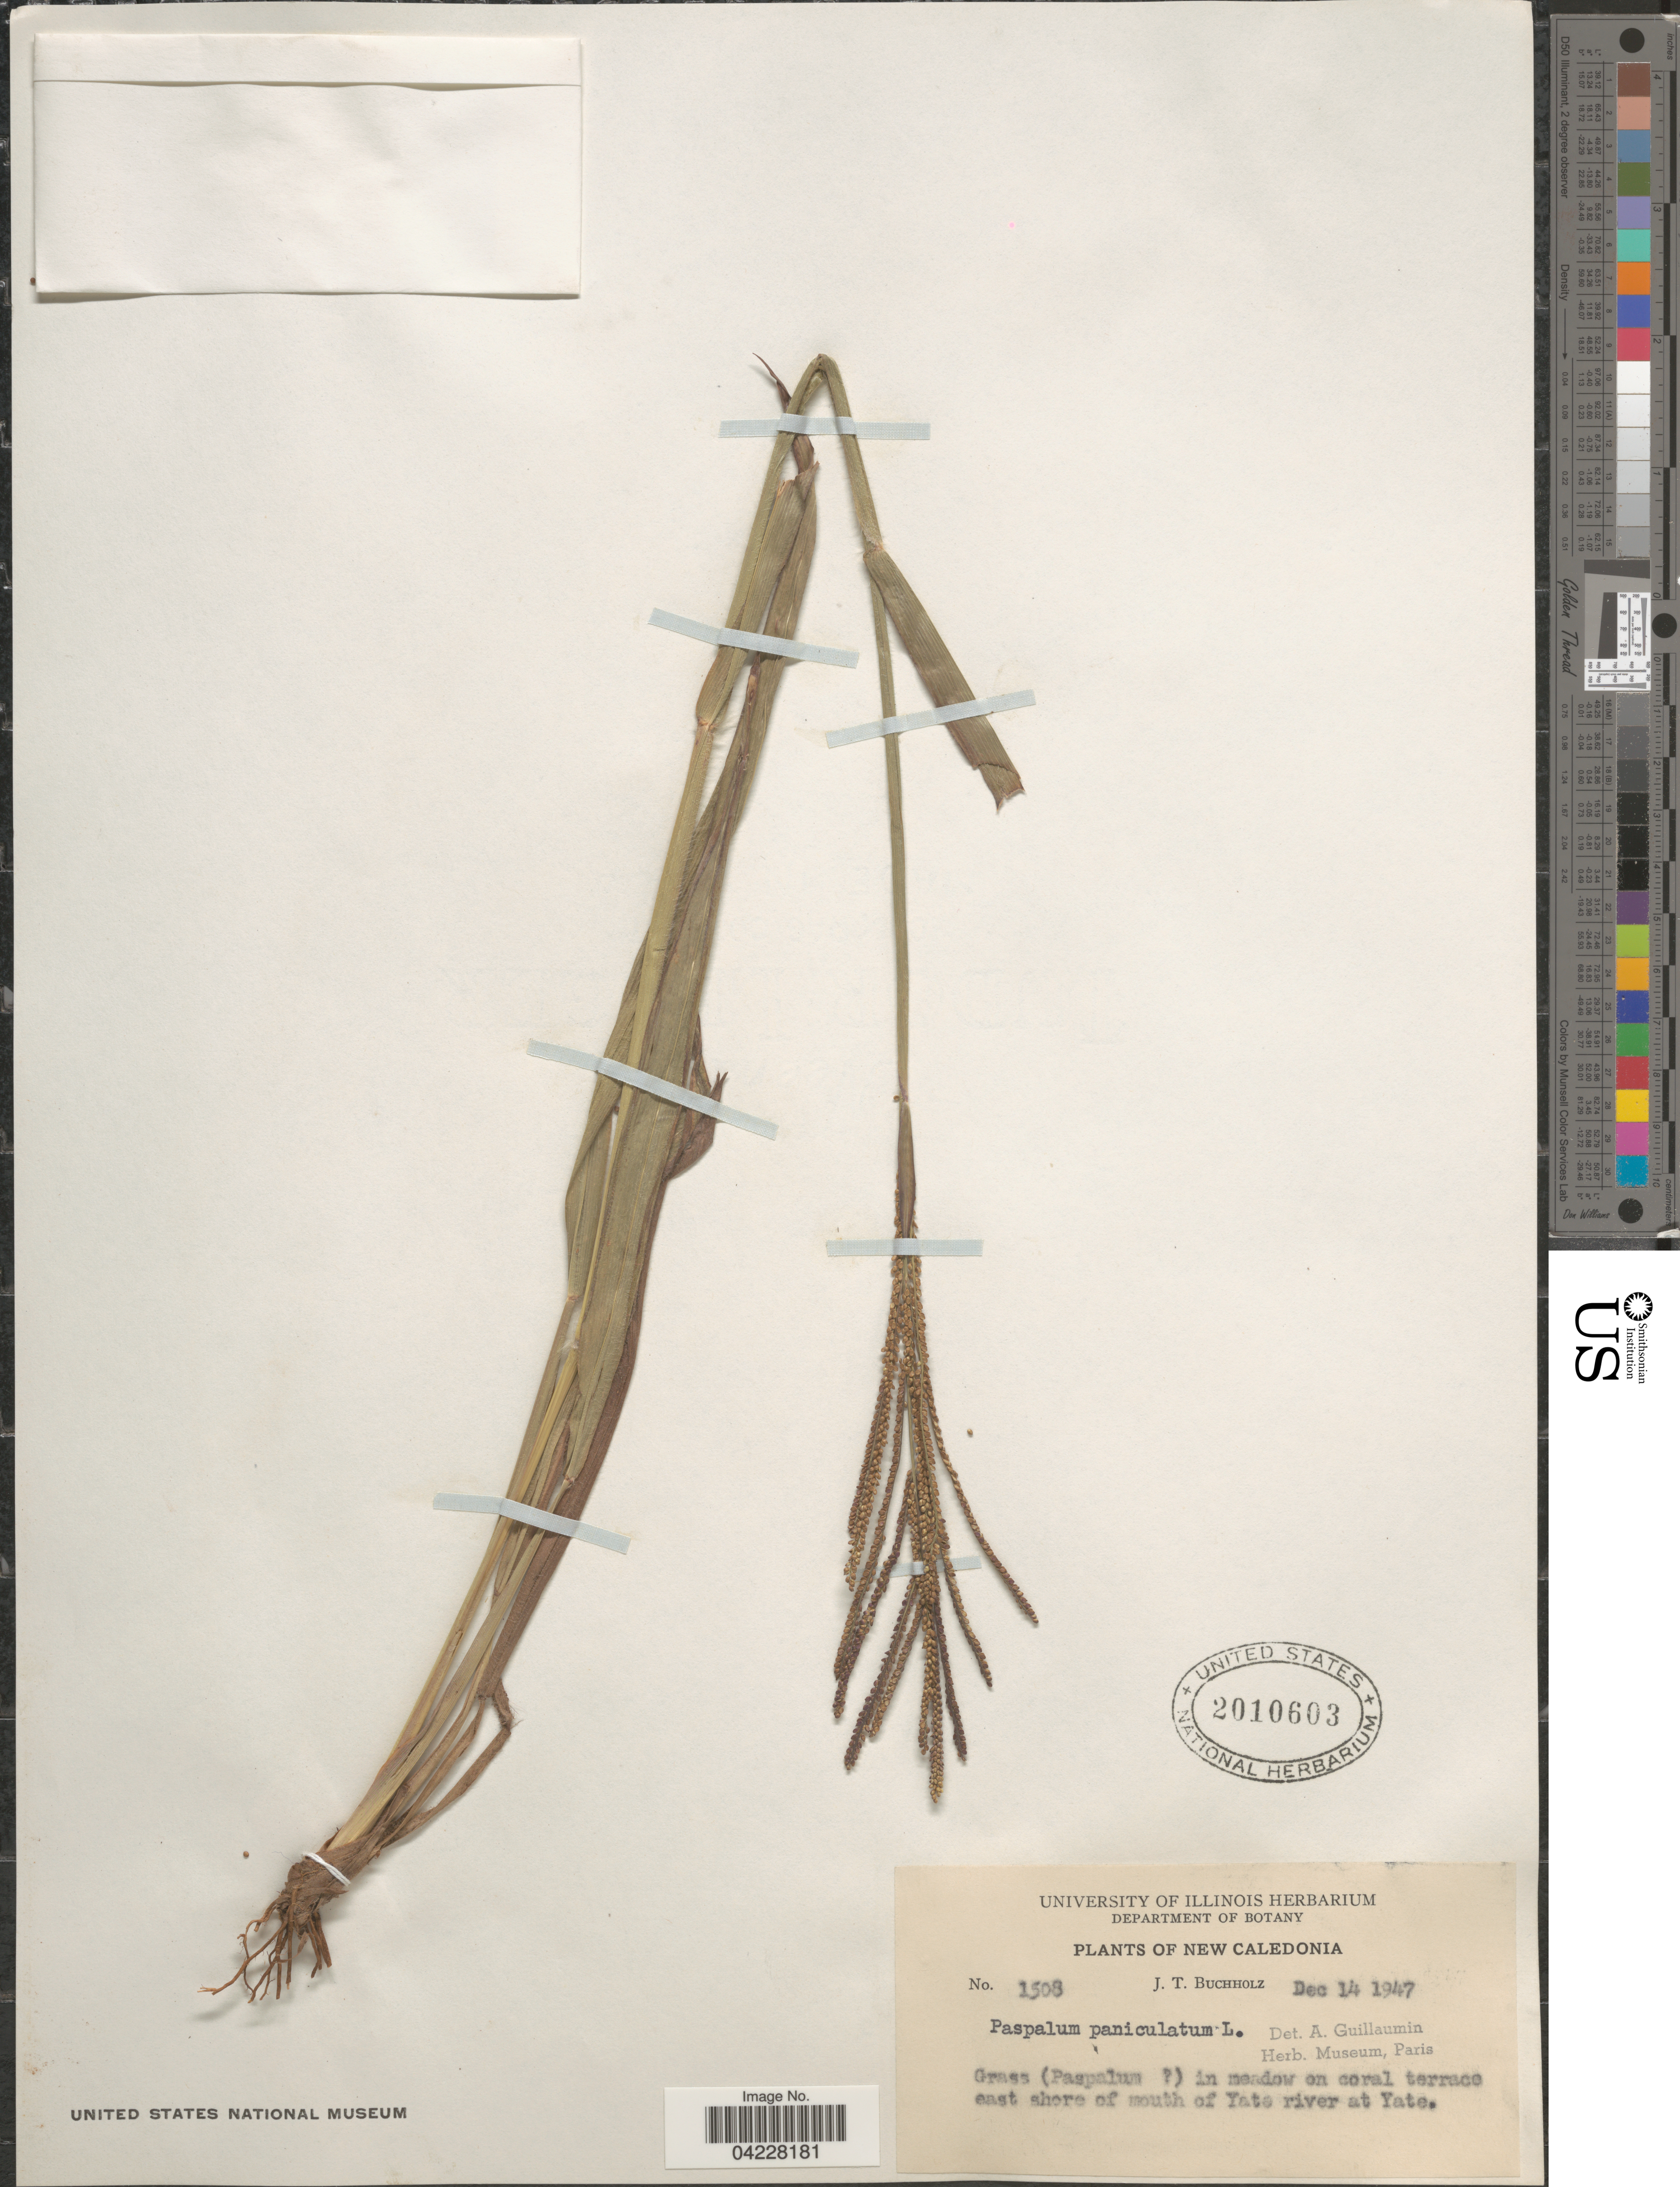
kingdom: Plantae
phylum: Tracheophyta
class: Liliopsida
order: Poales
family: Poaceae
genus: Paspalum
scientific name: Paspalum paniculatum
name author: L.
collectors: J. T. Buchholz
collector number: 1508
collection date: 1947-12-14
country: New Caledonia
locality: In meadow on coral terrace east shore of mouth of Yate river at Yate.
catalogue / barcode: US 2010603